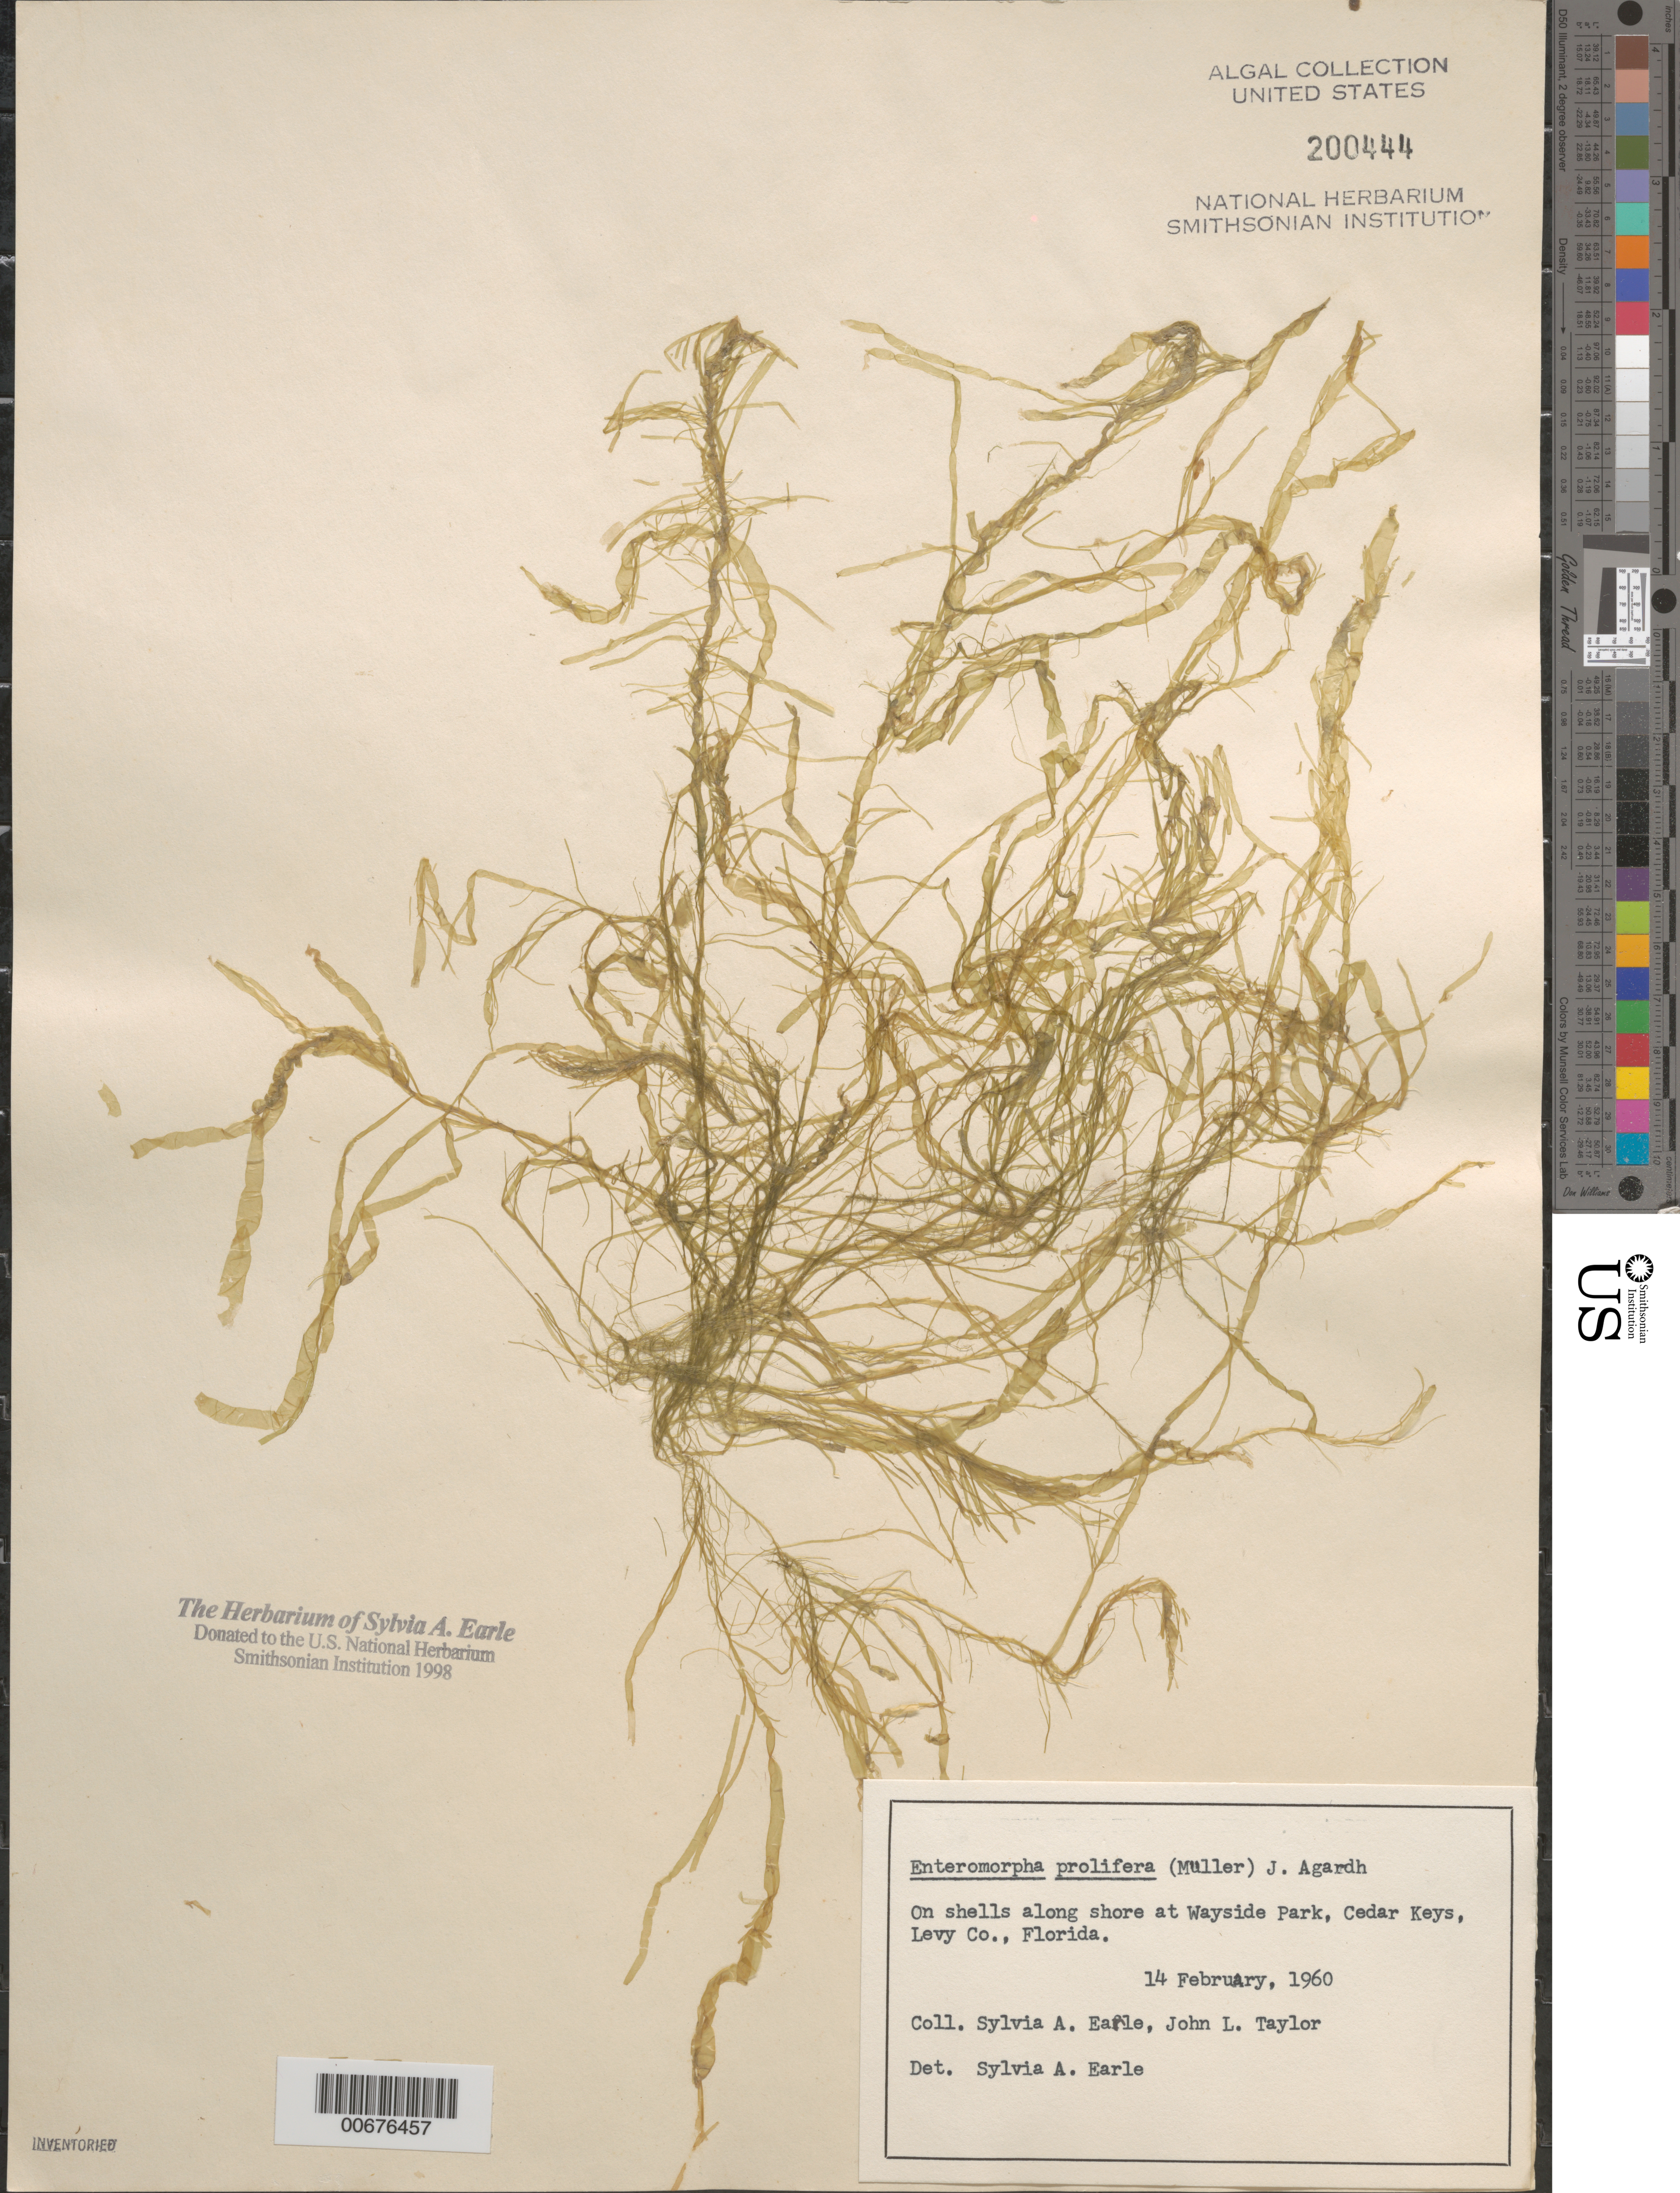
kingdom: Plantae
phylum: Chlorophyta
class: Ulvophyceae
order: Ulvales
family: Ulvaceae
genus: Ulva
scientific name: Ulva prolifera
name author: O.F. Müller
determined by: Algae name updating Project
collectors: S. A. Earle & J. L. Taylor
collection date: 1960-02-14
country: United States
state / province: Florida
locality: On shells along shore at Wayside Park, Levy Co., Cedar Keys.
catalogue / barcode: US 200444